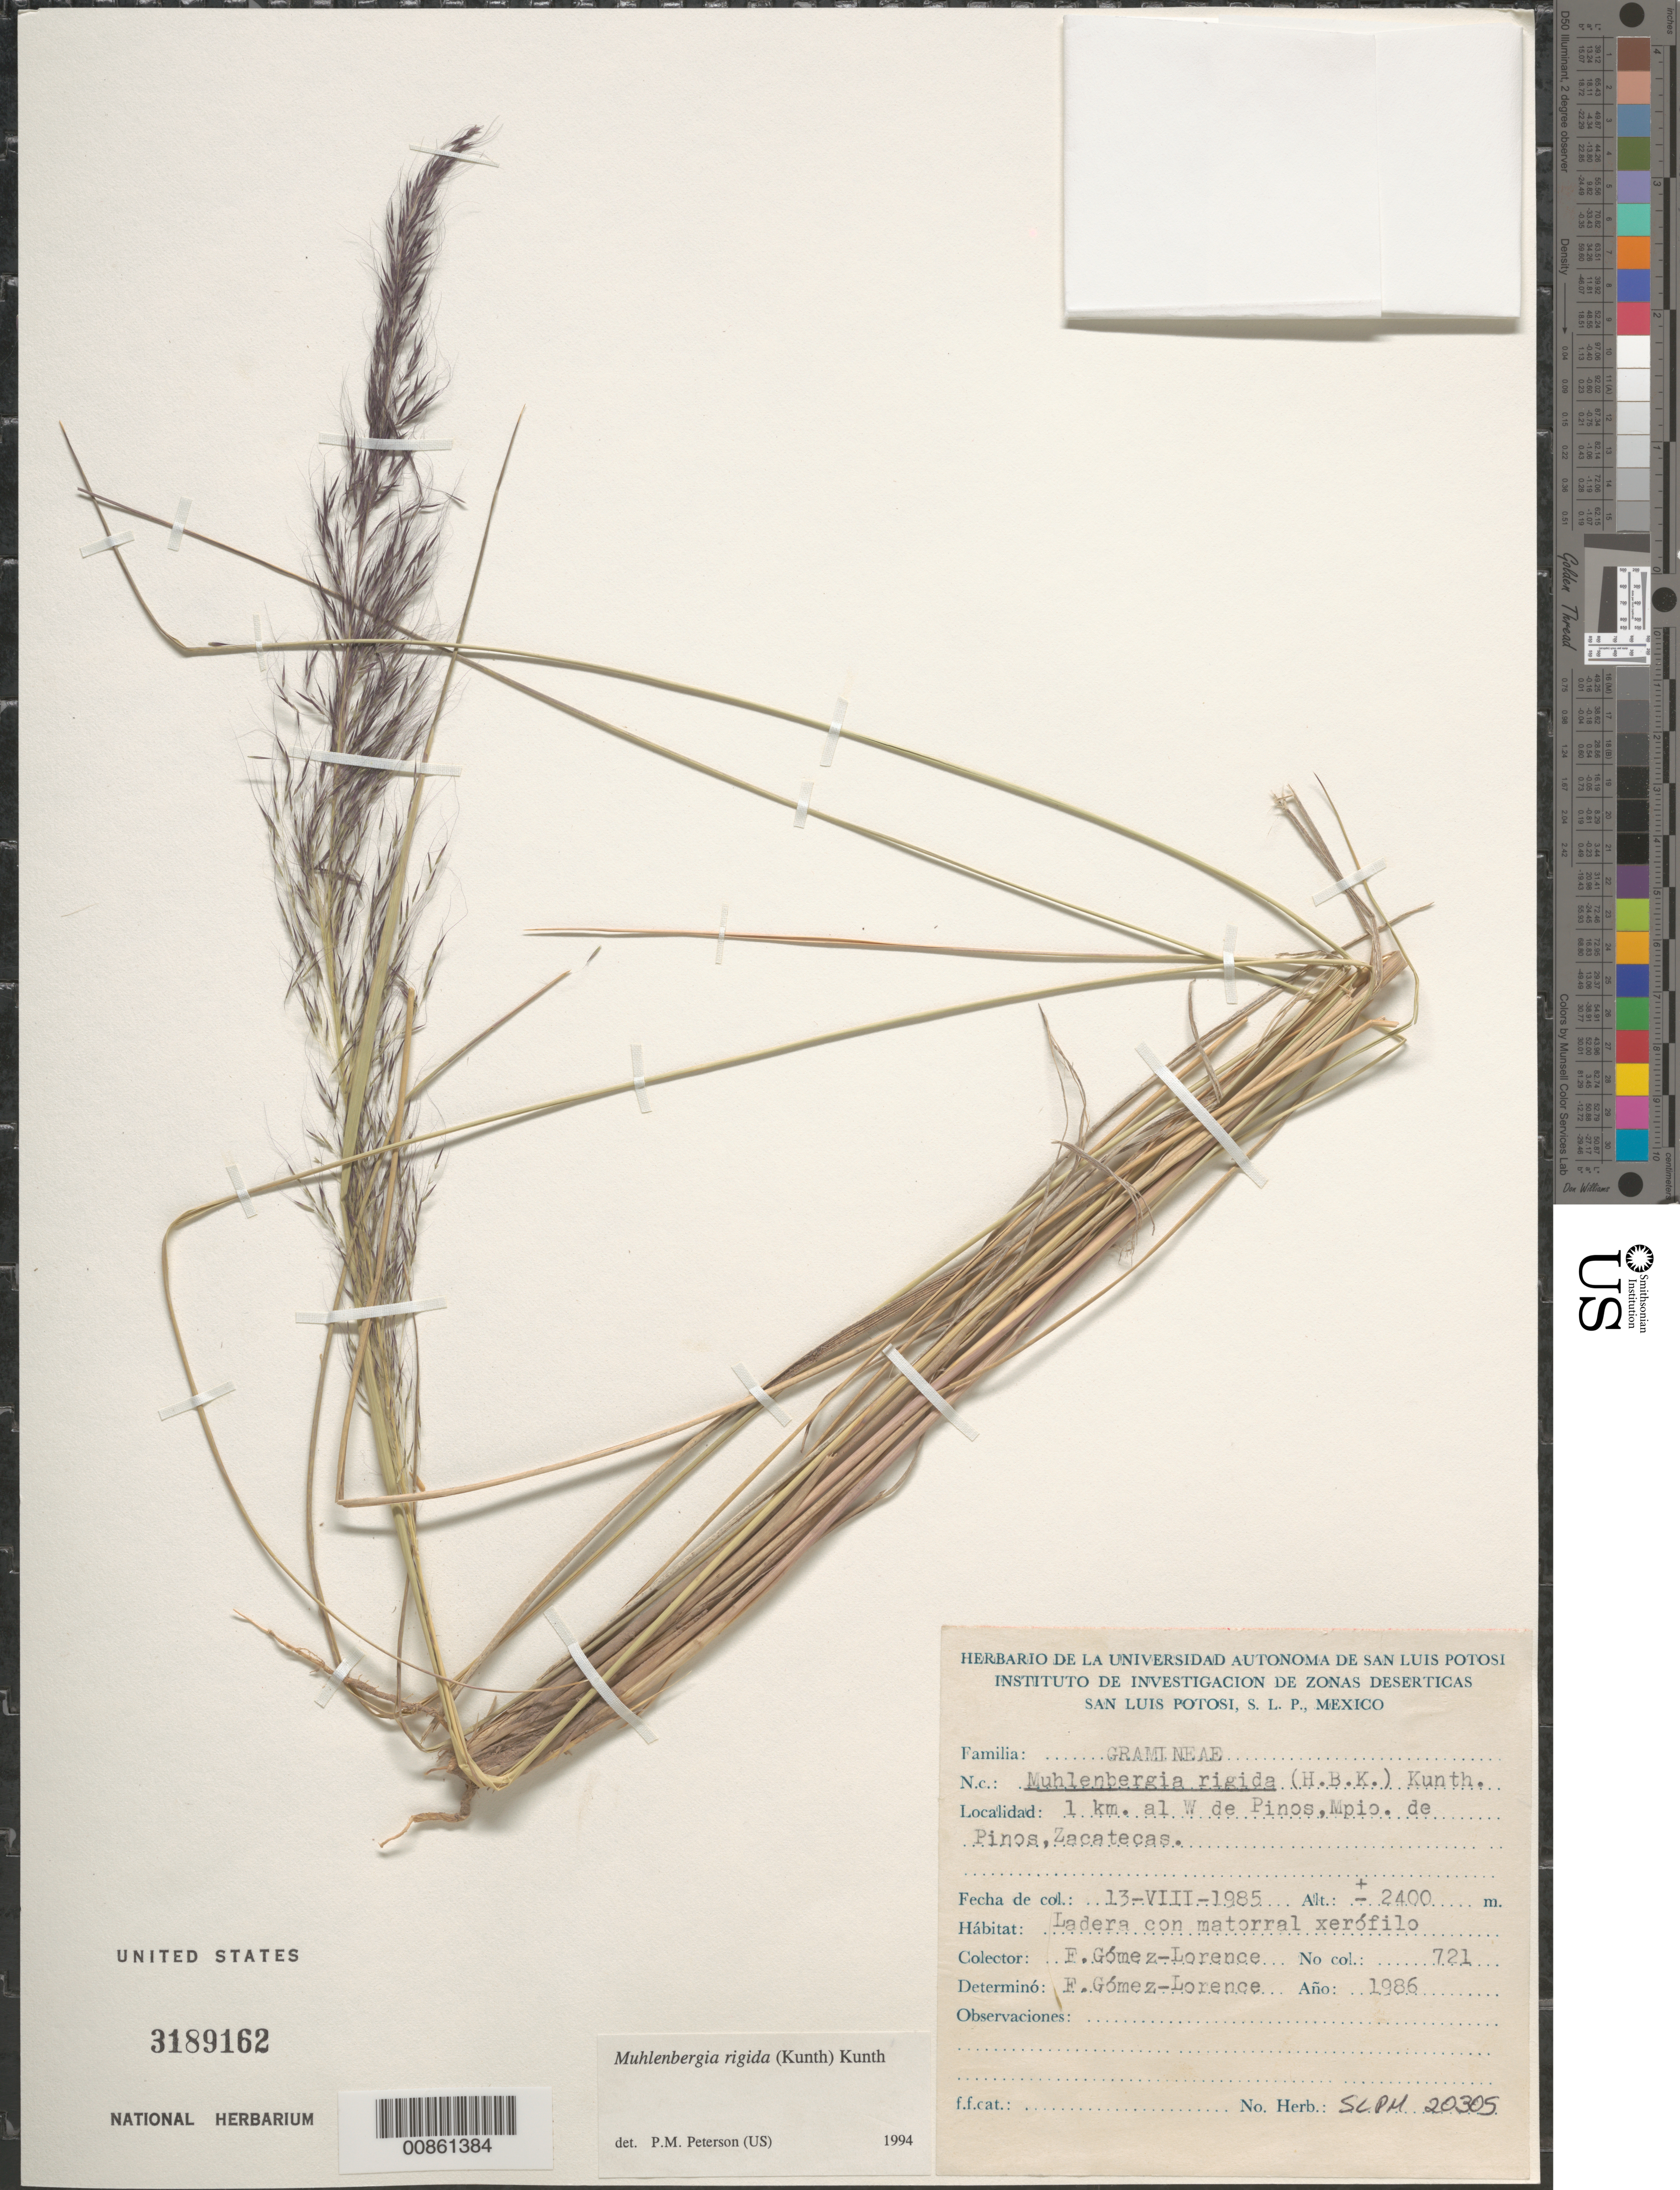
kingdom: Plantae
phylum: Tracheophyta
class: Liliopsida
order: Poales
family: Poaceae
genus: Muhlenbergia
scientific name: Muhlenbergia rigida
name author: (Kunth) Kunth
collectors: F. Gómez Lorence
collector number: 721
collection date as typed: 13 Aug 1985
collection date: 1985-08-13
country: Mexico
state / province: Zacatecas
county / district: Pinos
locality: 1 km al W de Pinos, mpio. Pinos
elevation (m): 2400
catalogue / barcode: US 3189162